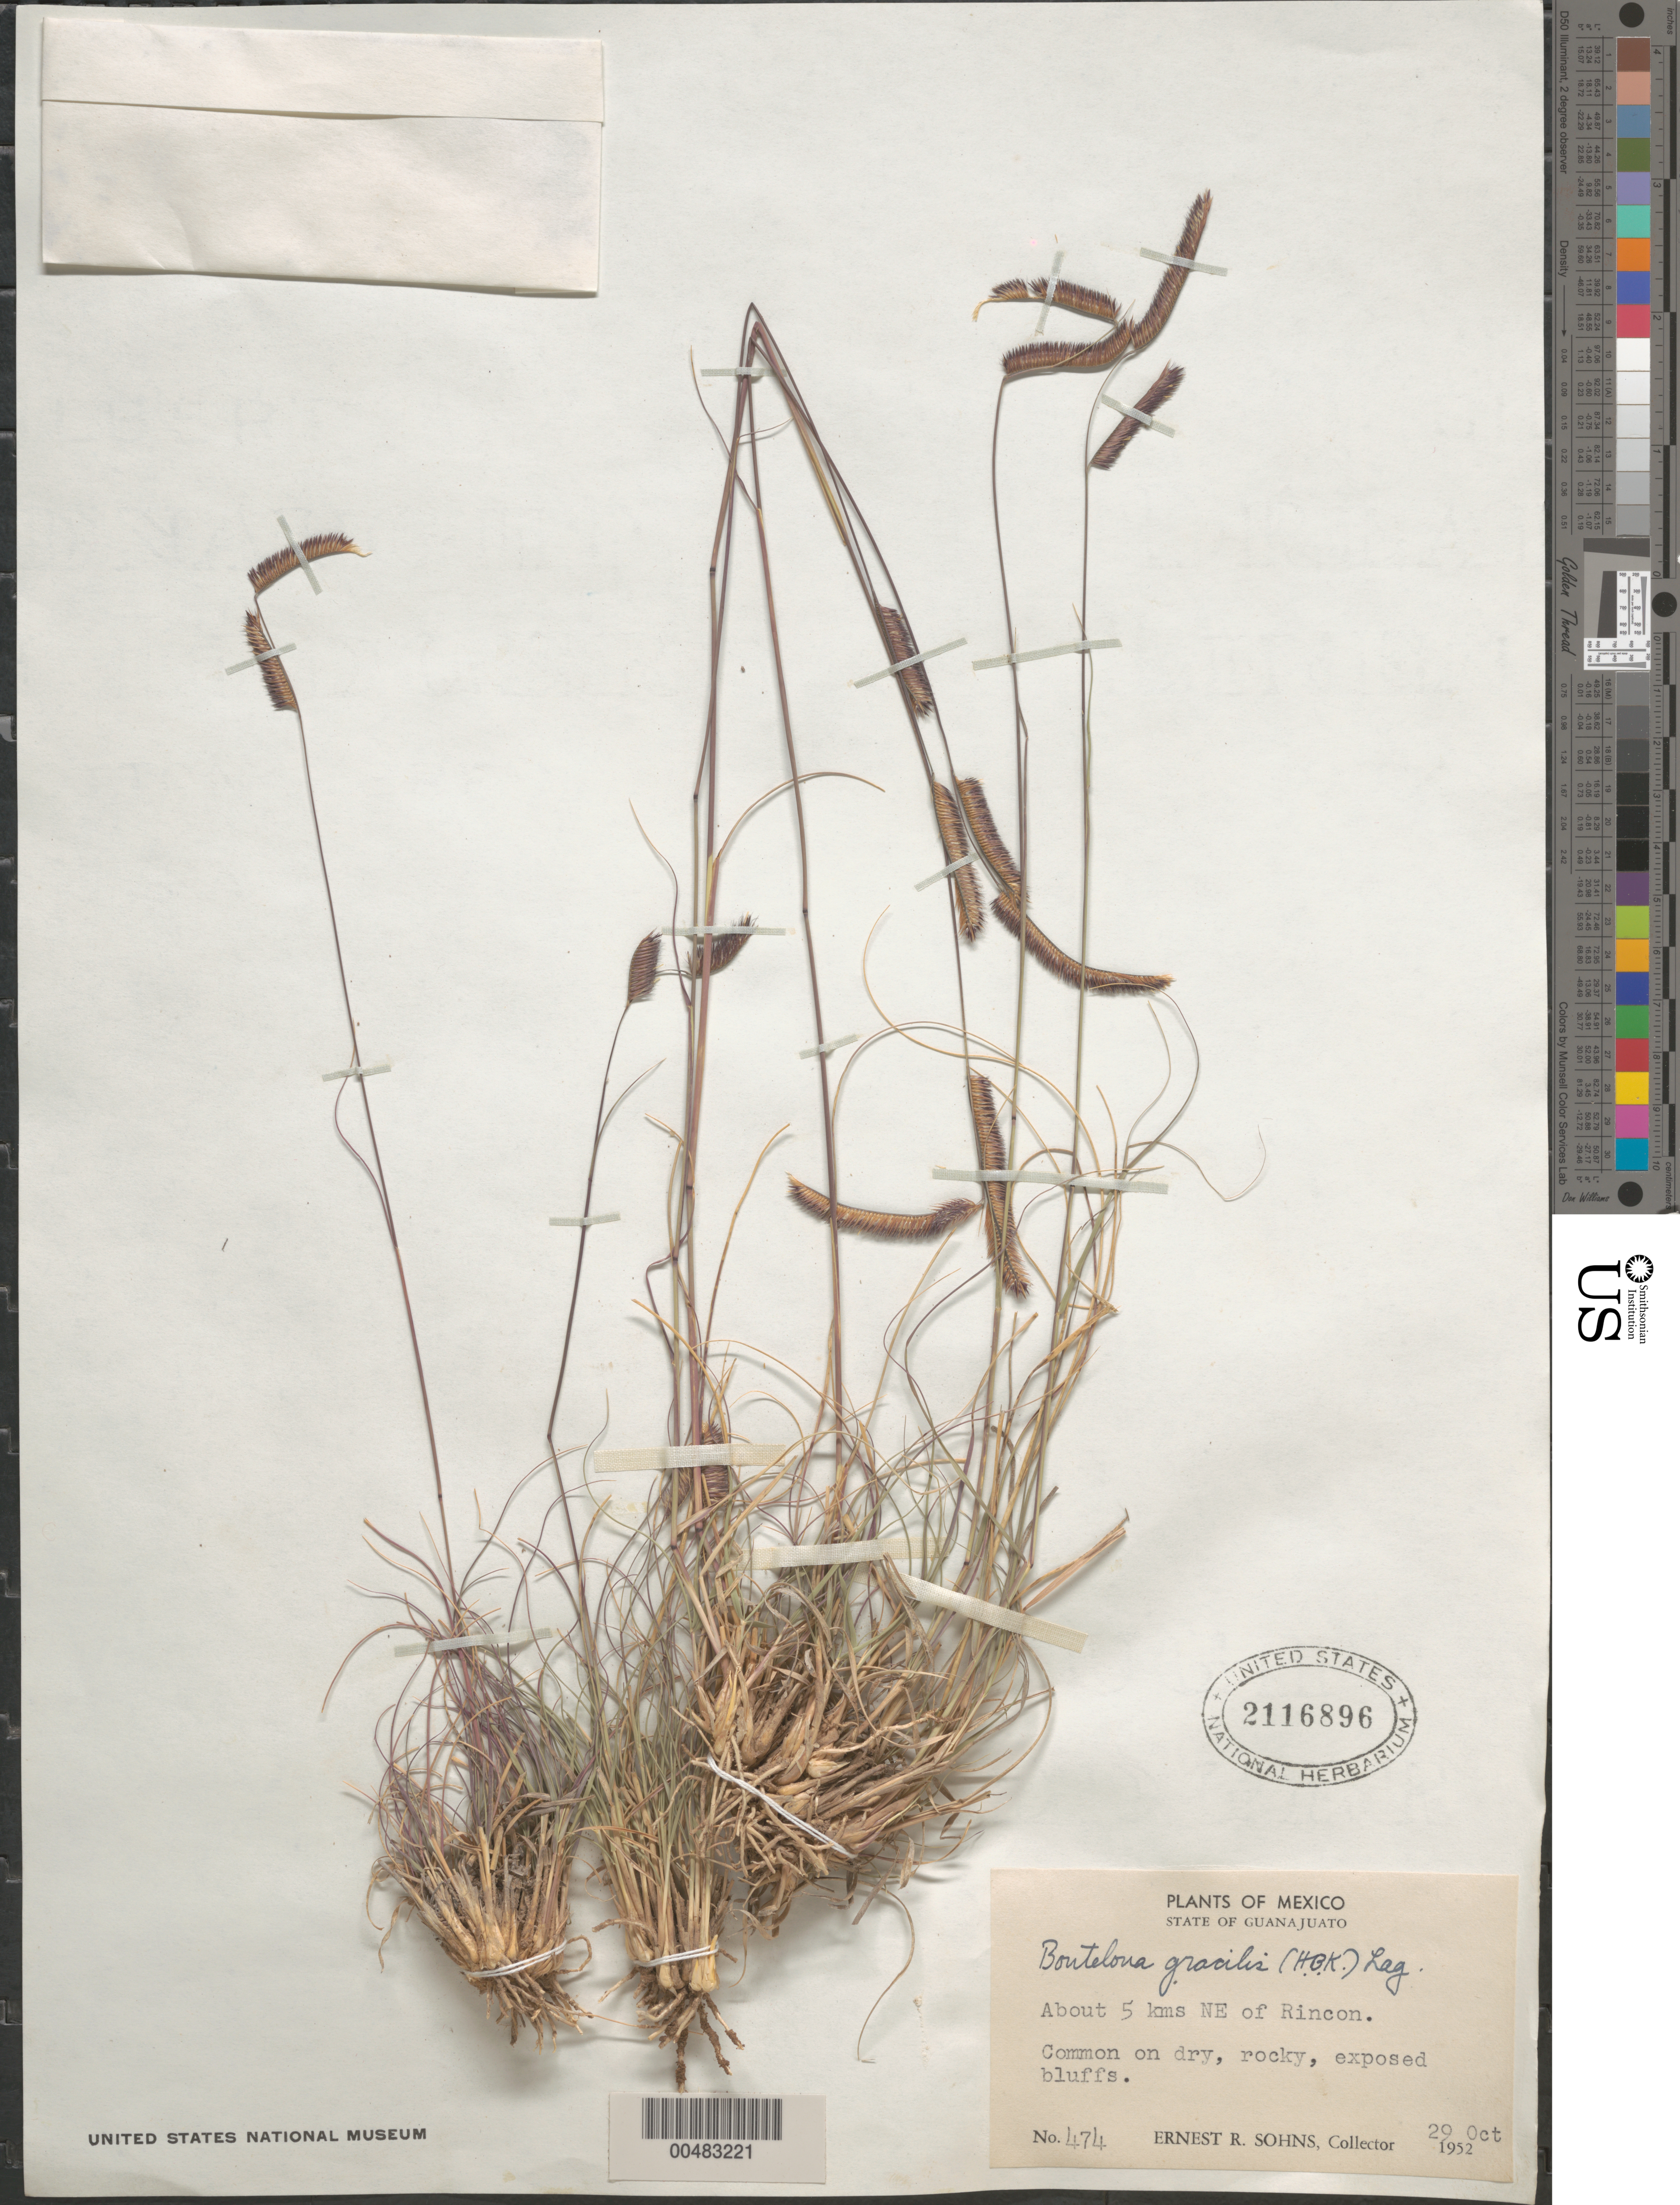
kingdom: Plantae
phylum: Tracheophyta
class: Liliopsida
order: Poales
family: Poaceae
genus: Bouteloua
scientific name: Bouteloua gracilis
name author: (Kunth) Lag. ex Griffiths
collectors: E. R. Sohns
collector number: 474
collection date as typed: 29 Oct 1952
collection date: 1952-10-29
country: Mexico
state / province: Guanajuato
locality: About 5 km NE of Rincon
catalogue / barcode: US 2116896